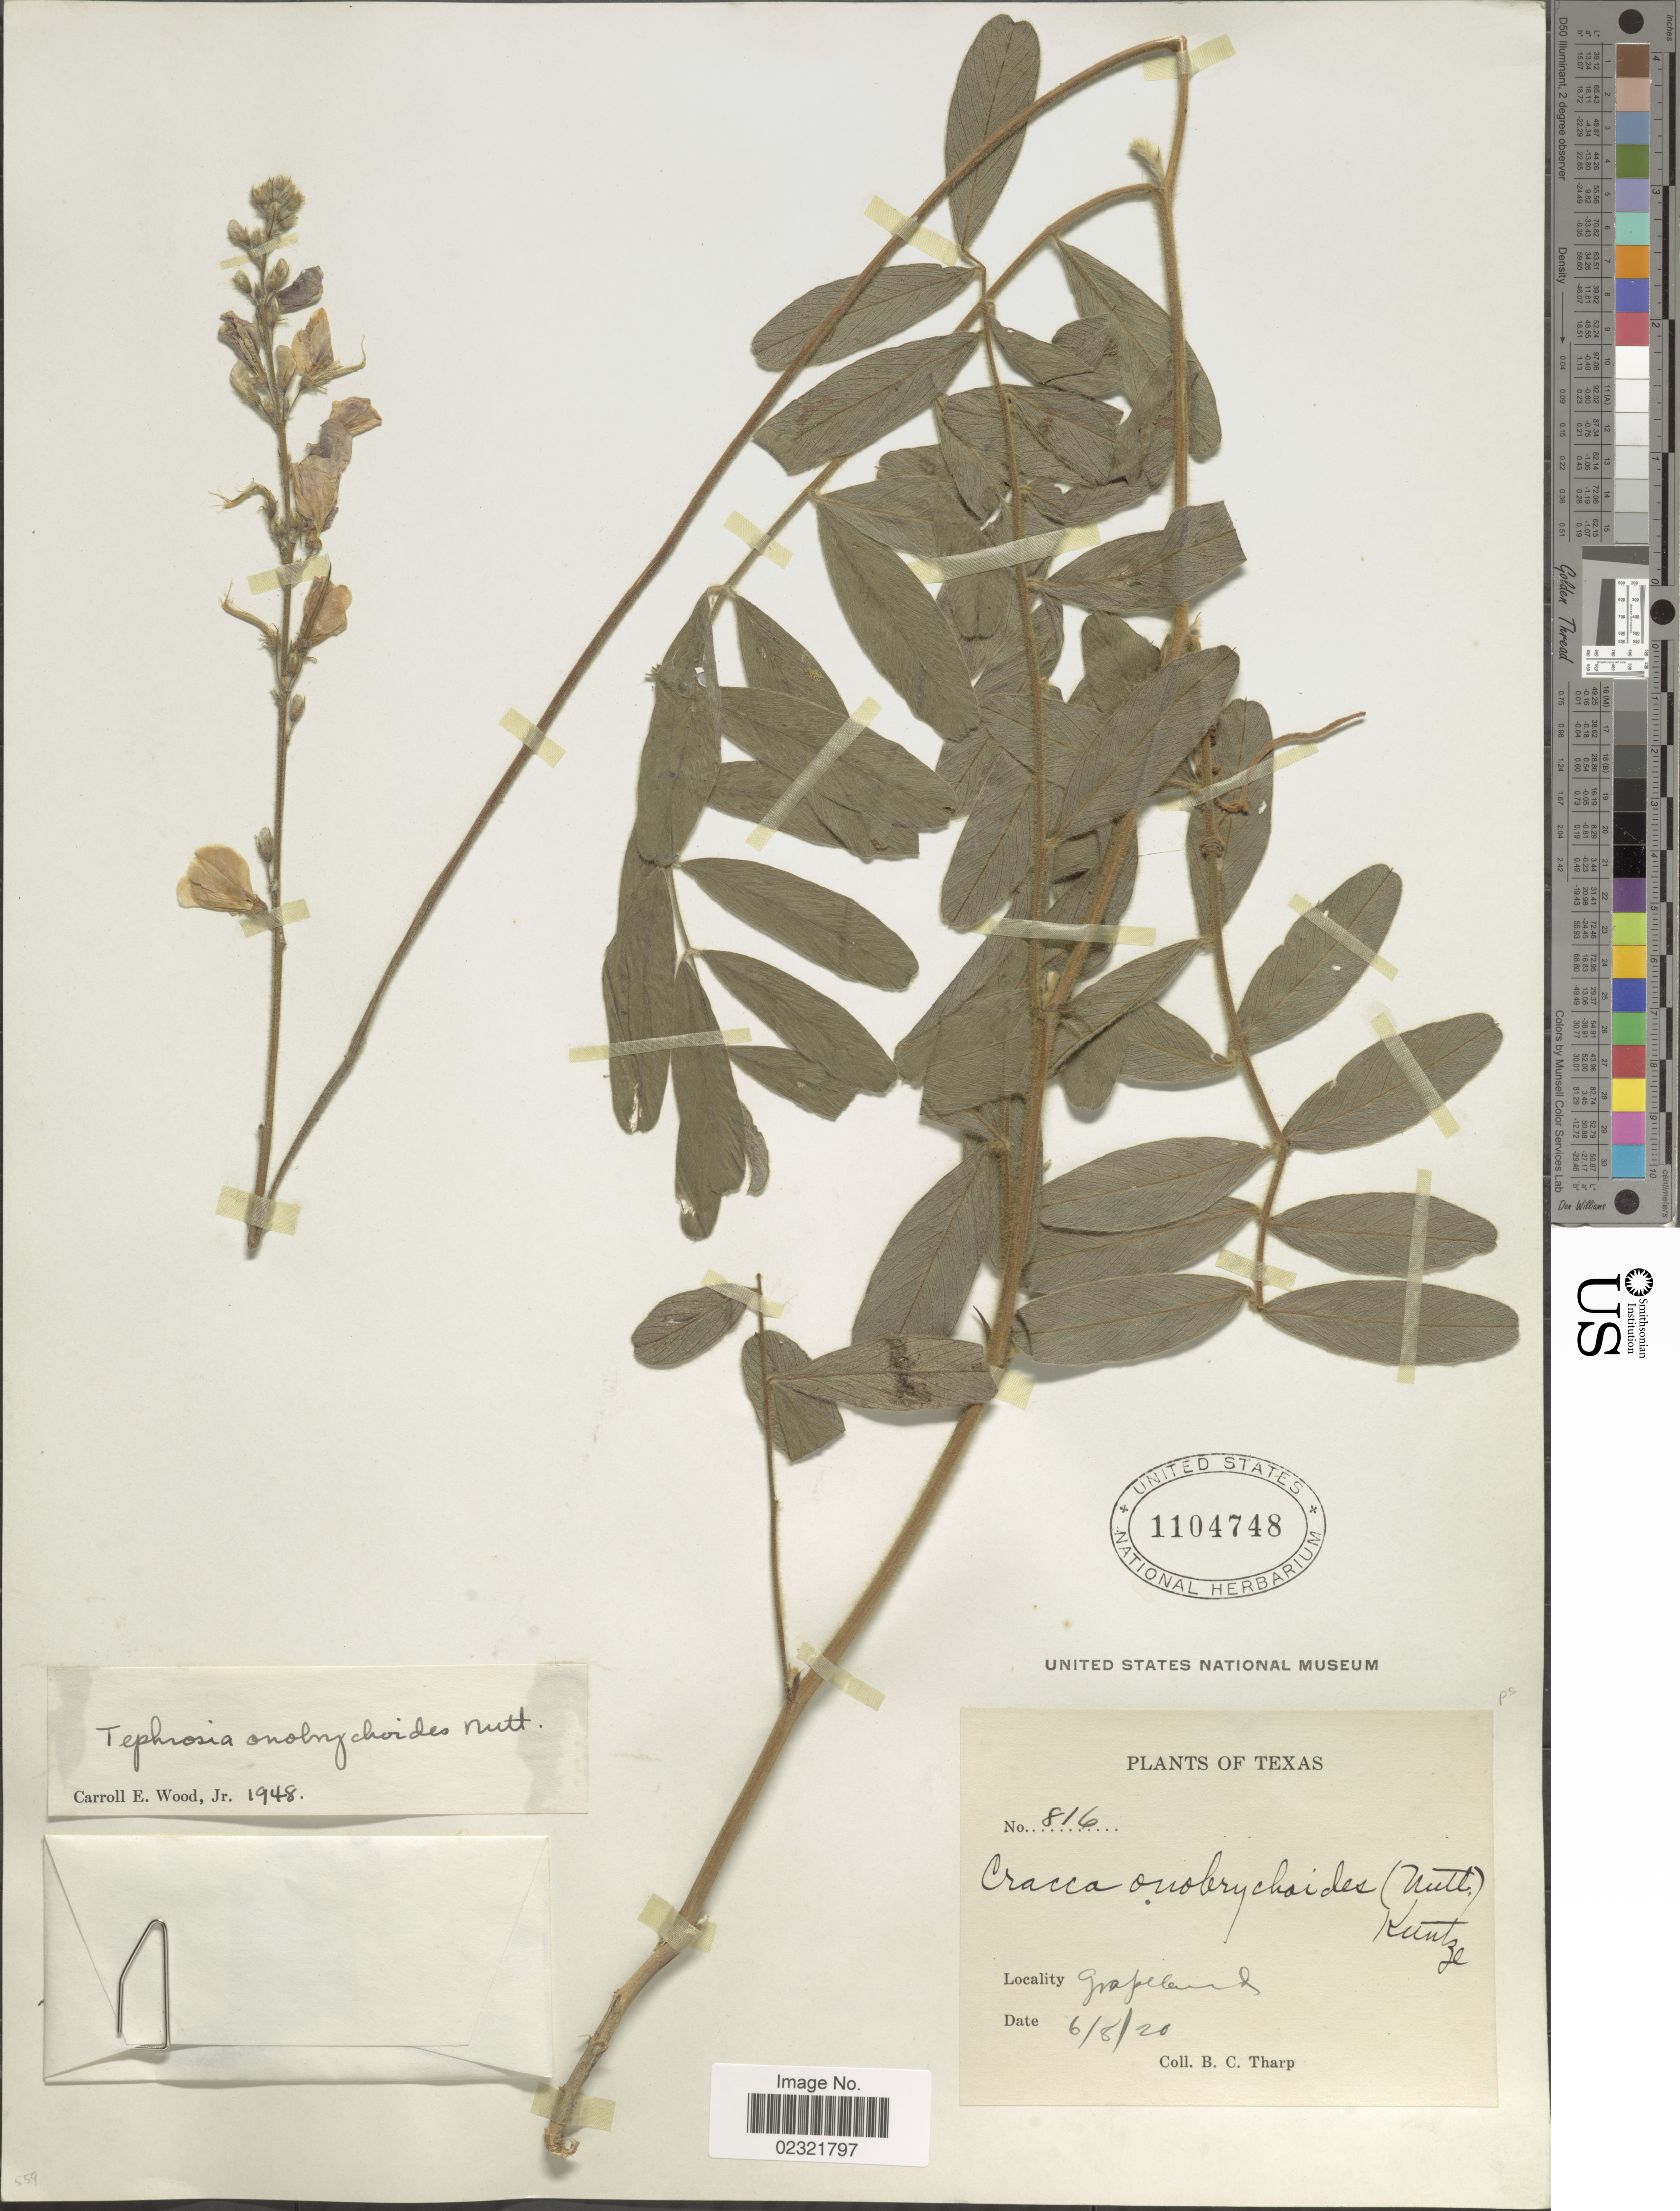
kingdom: Plantae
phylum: Tracheophyta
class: Magnoliopsida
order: Fabales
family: Fabaceae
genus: Tephrosia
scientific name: Tephrosia onobrychoides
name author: Nutt.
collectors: B. C. Tharp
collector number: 816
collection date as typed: Transcribed d/m/y: 8/6/20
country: United States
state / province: Texas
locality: Grapeland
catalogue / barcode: US 1104748